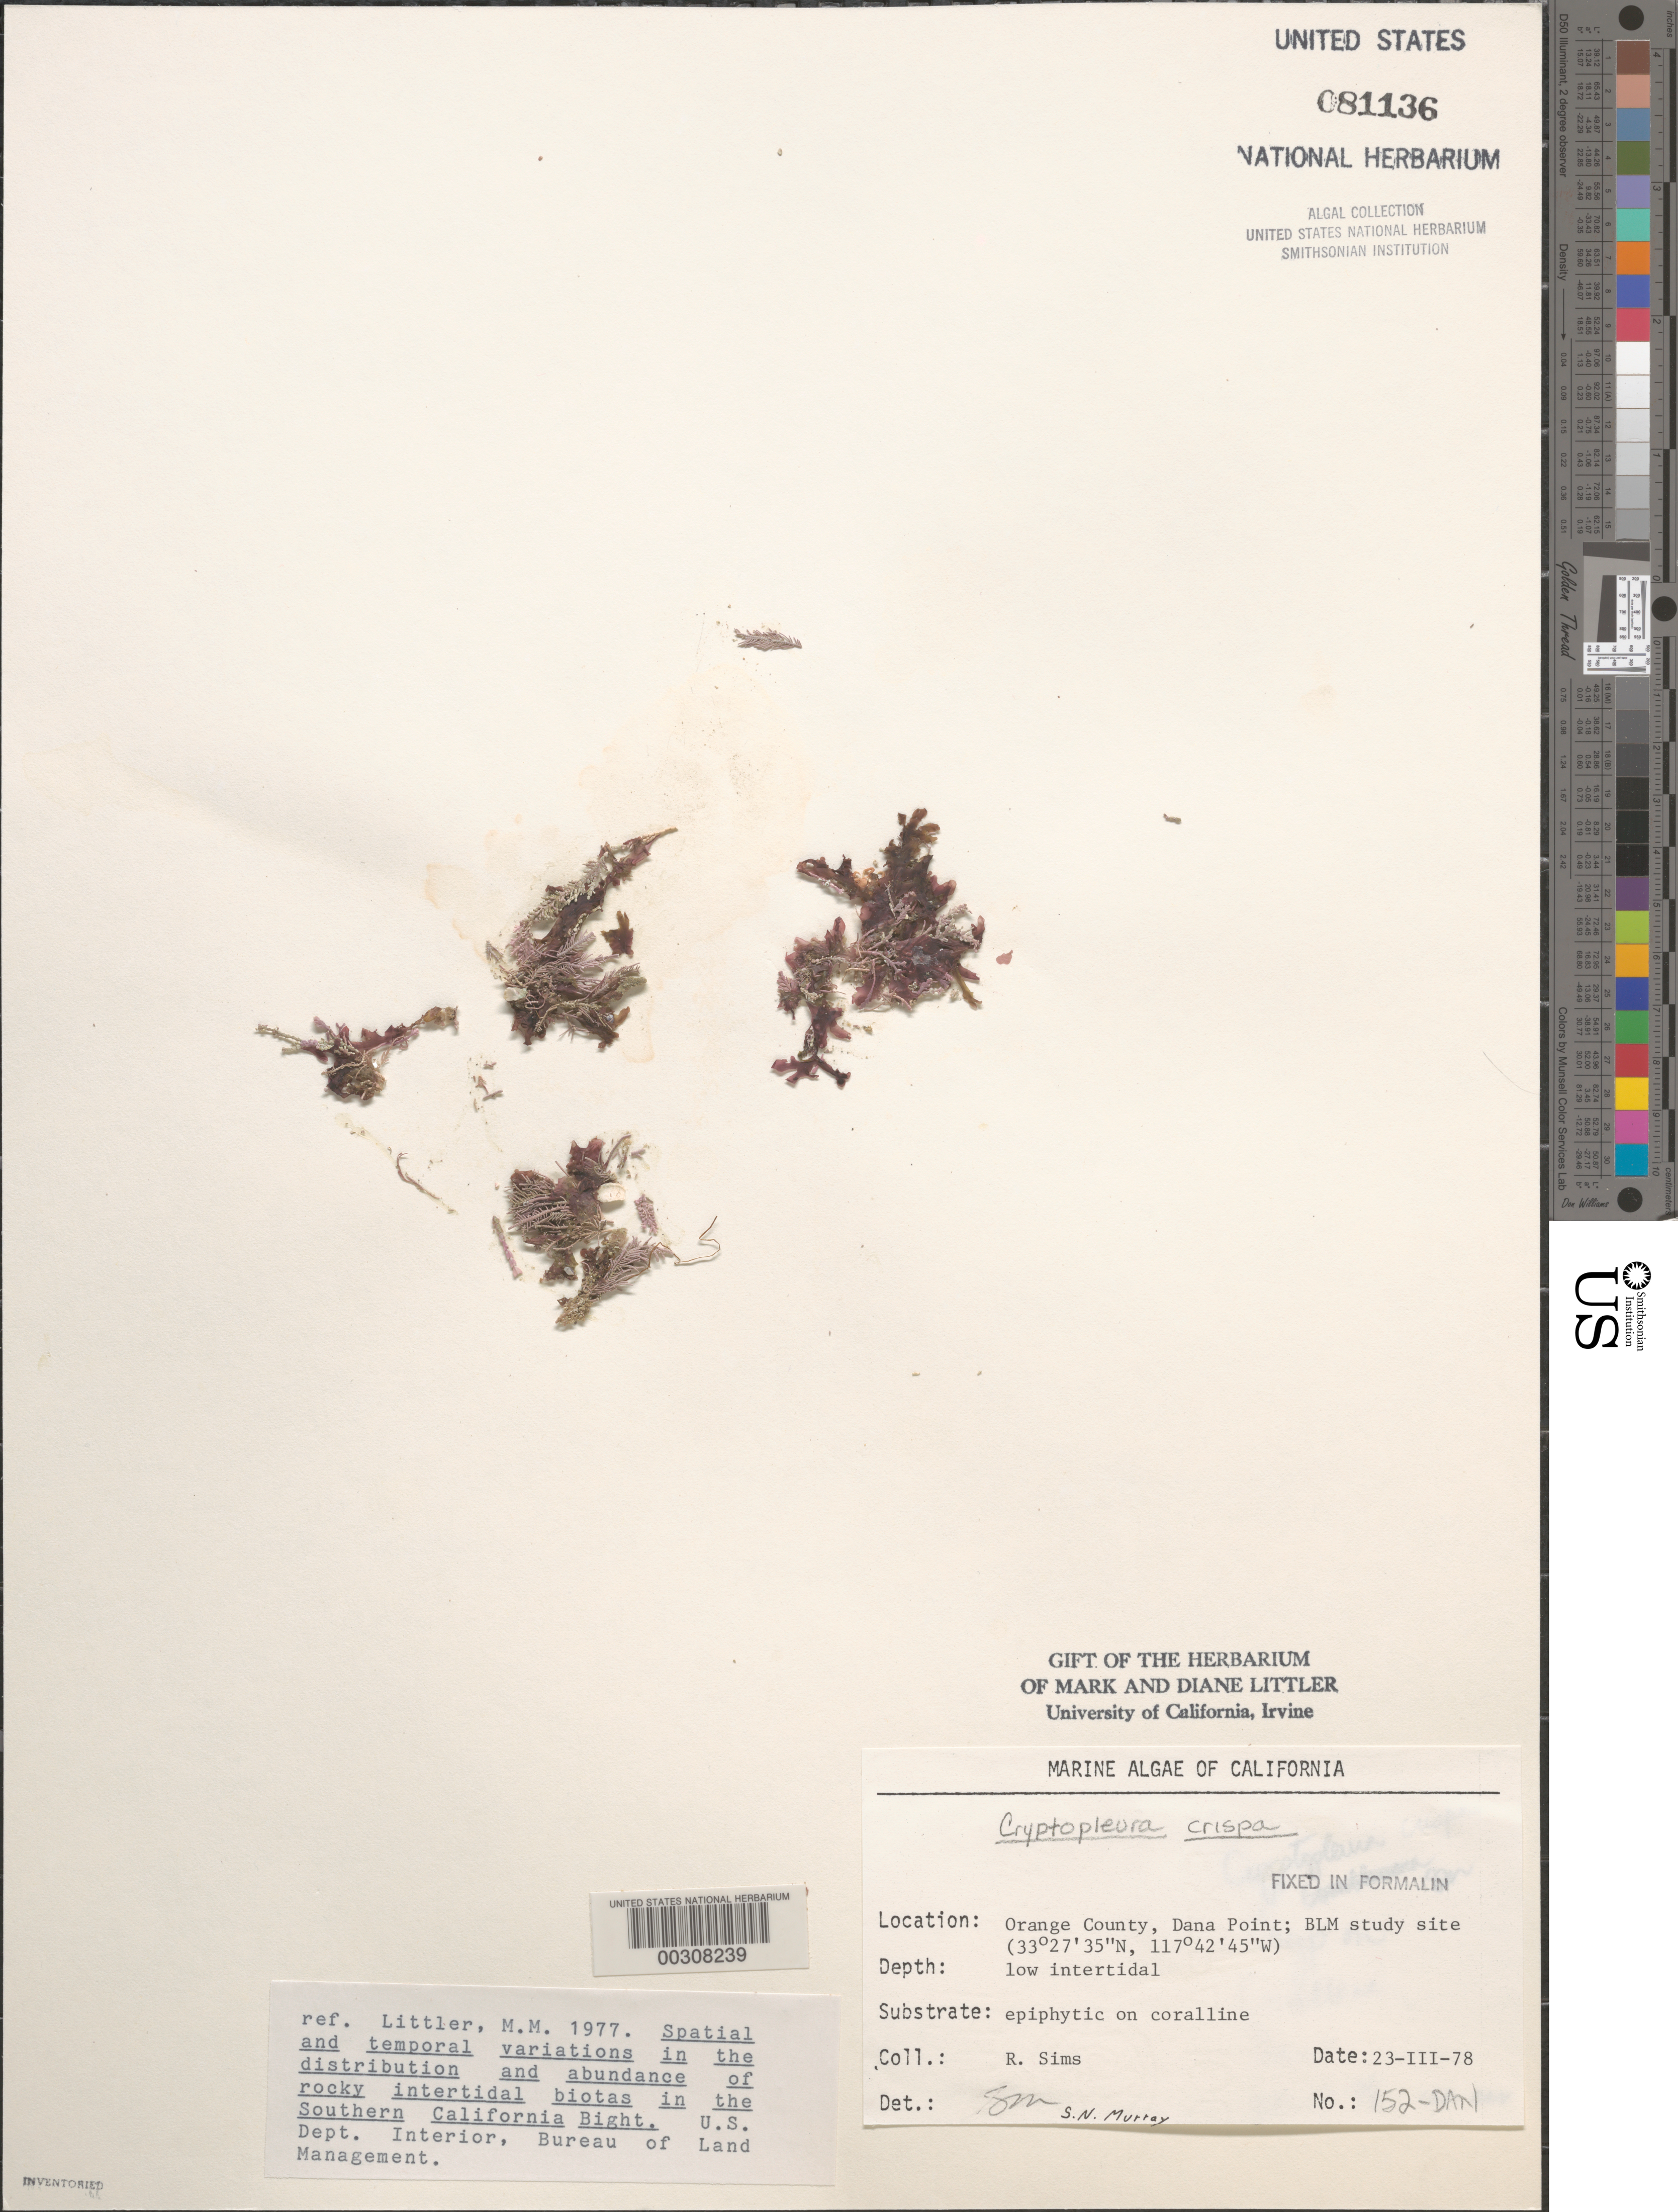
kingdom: Plantae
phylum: Rhodophyta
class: Florideophyceae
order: Ceramiales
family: Delesseriaceae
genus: Cryptopleura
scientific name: Cryptopleura crispa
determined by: Murray, S. N.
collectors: R. H. Sims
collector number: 152-DAN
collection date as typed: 23 Mar 1978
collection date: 1978-03-23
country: United States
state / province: California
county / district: Orange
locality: Dana Point, 1 km north of marina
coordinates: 33 27'35"N, 117 42'45"W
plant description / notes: BLM-SOCALBIGHT Rocky Intertidal Survey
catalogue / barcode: US 81136